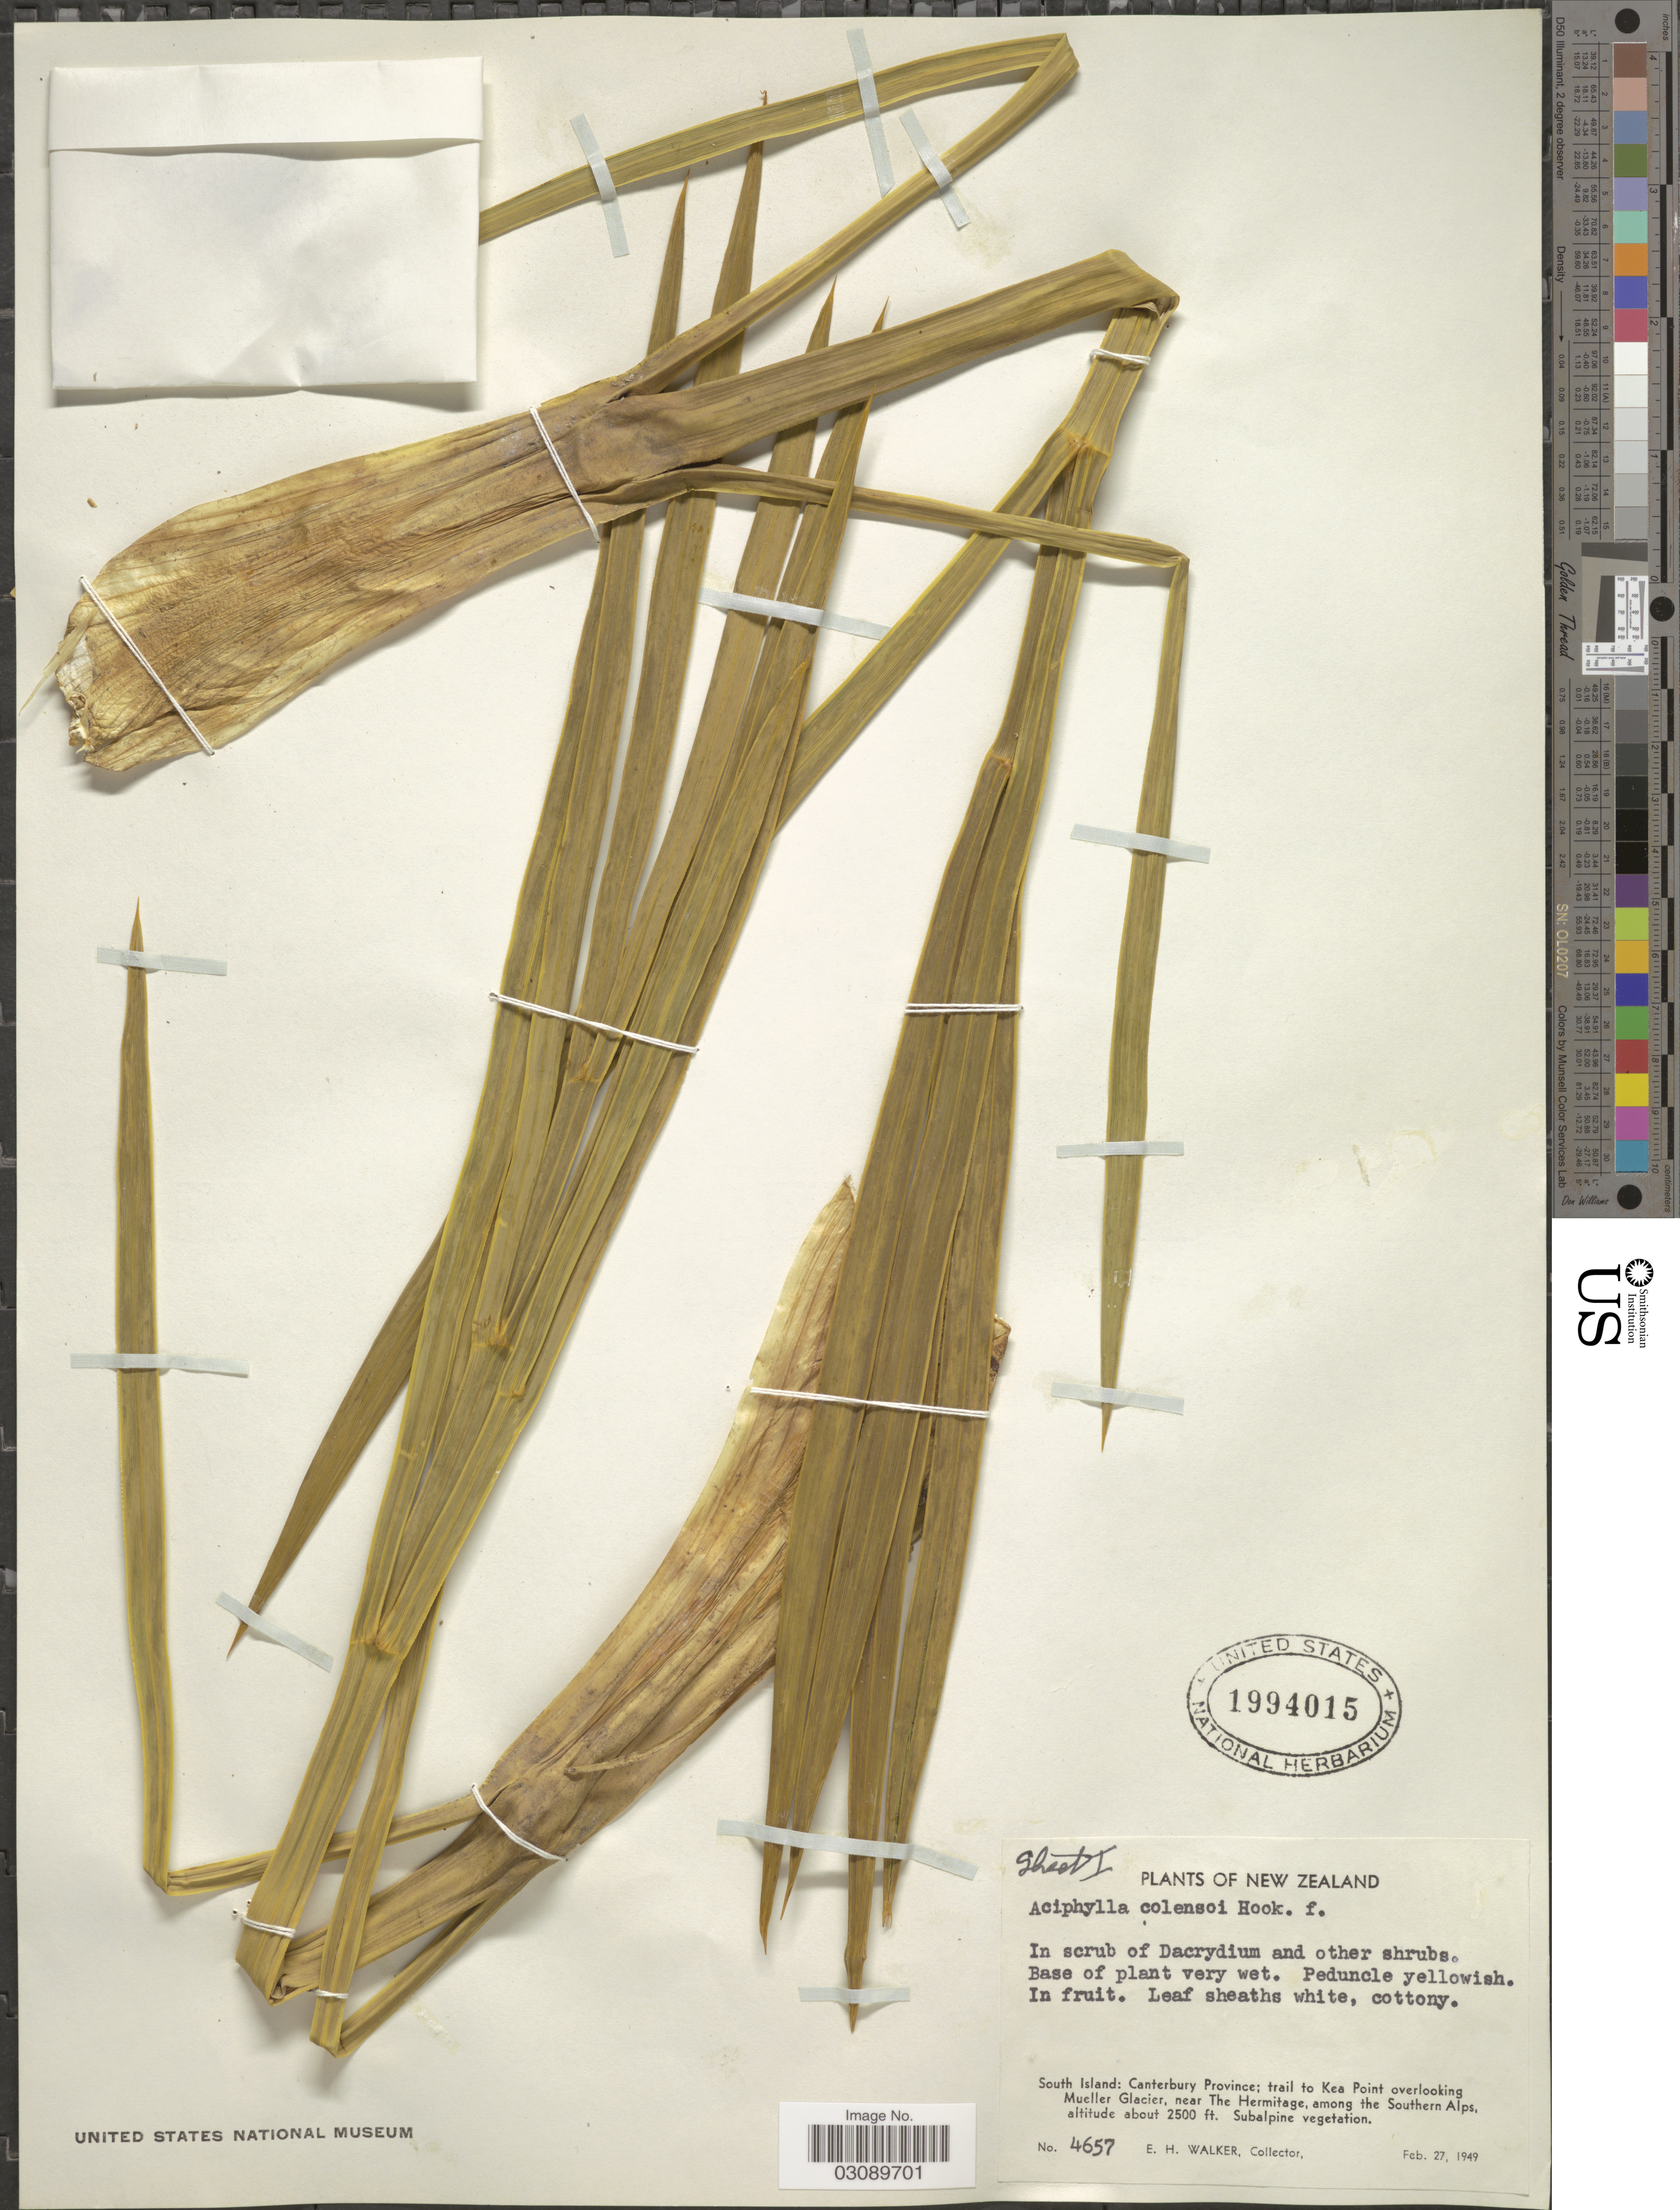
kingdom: Plantae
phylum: Tracheophyta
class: Magnoliopsida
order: Apiales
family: Apiaceae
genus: Aciphylla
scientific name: Aciphylla colensoi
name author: Hook. f.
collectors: E. H. Walker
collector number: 4657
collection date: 1949-02-27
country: New Zealand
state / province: Canterbury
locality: South Island; trail to Kea Point overlooking Mueller Glacier, near The Hermitage, among the Southern Alps. Subalpine vegetation.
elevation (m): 762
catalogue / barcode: US 1994015